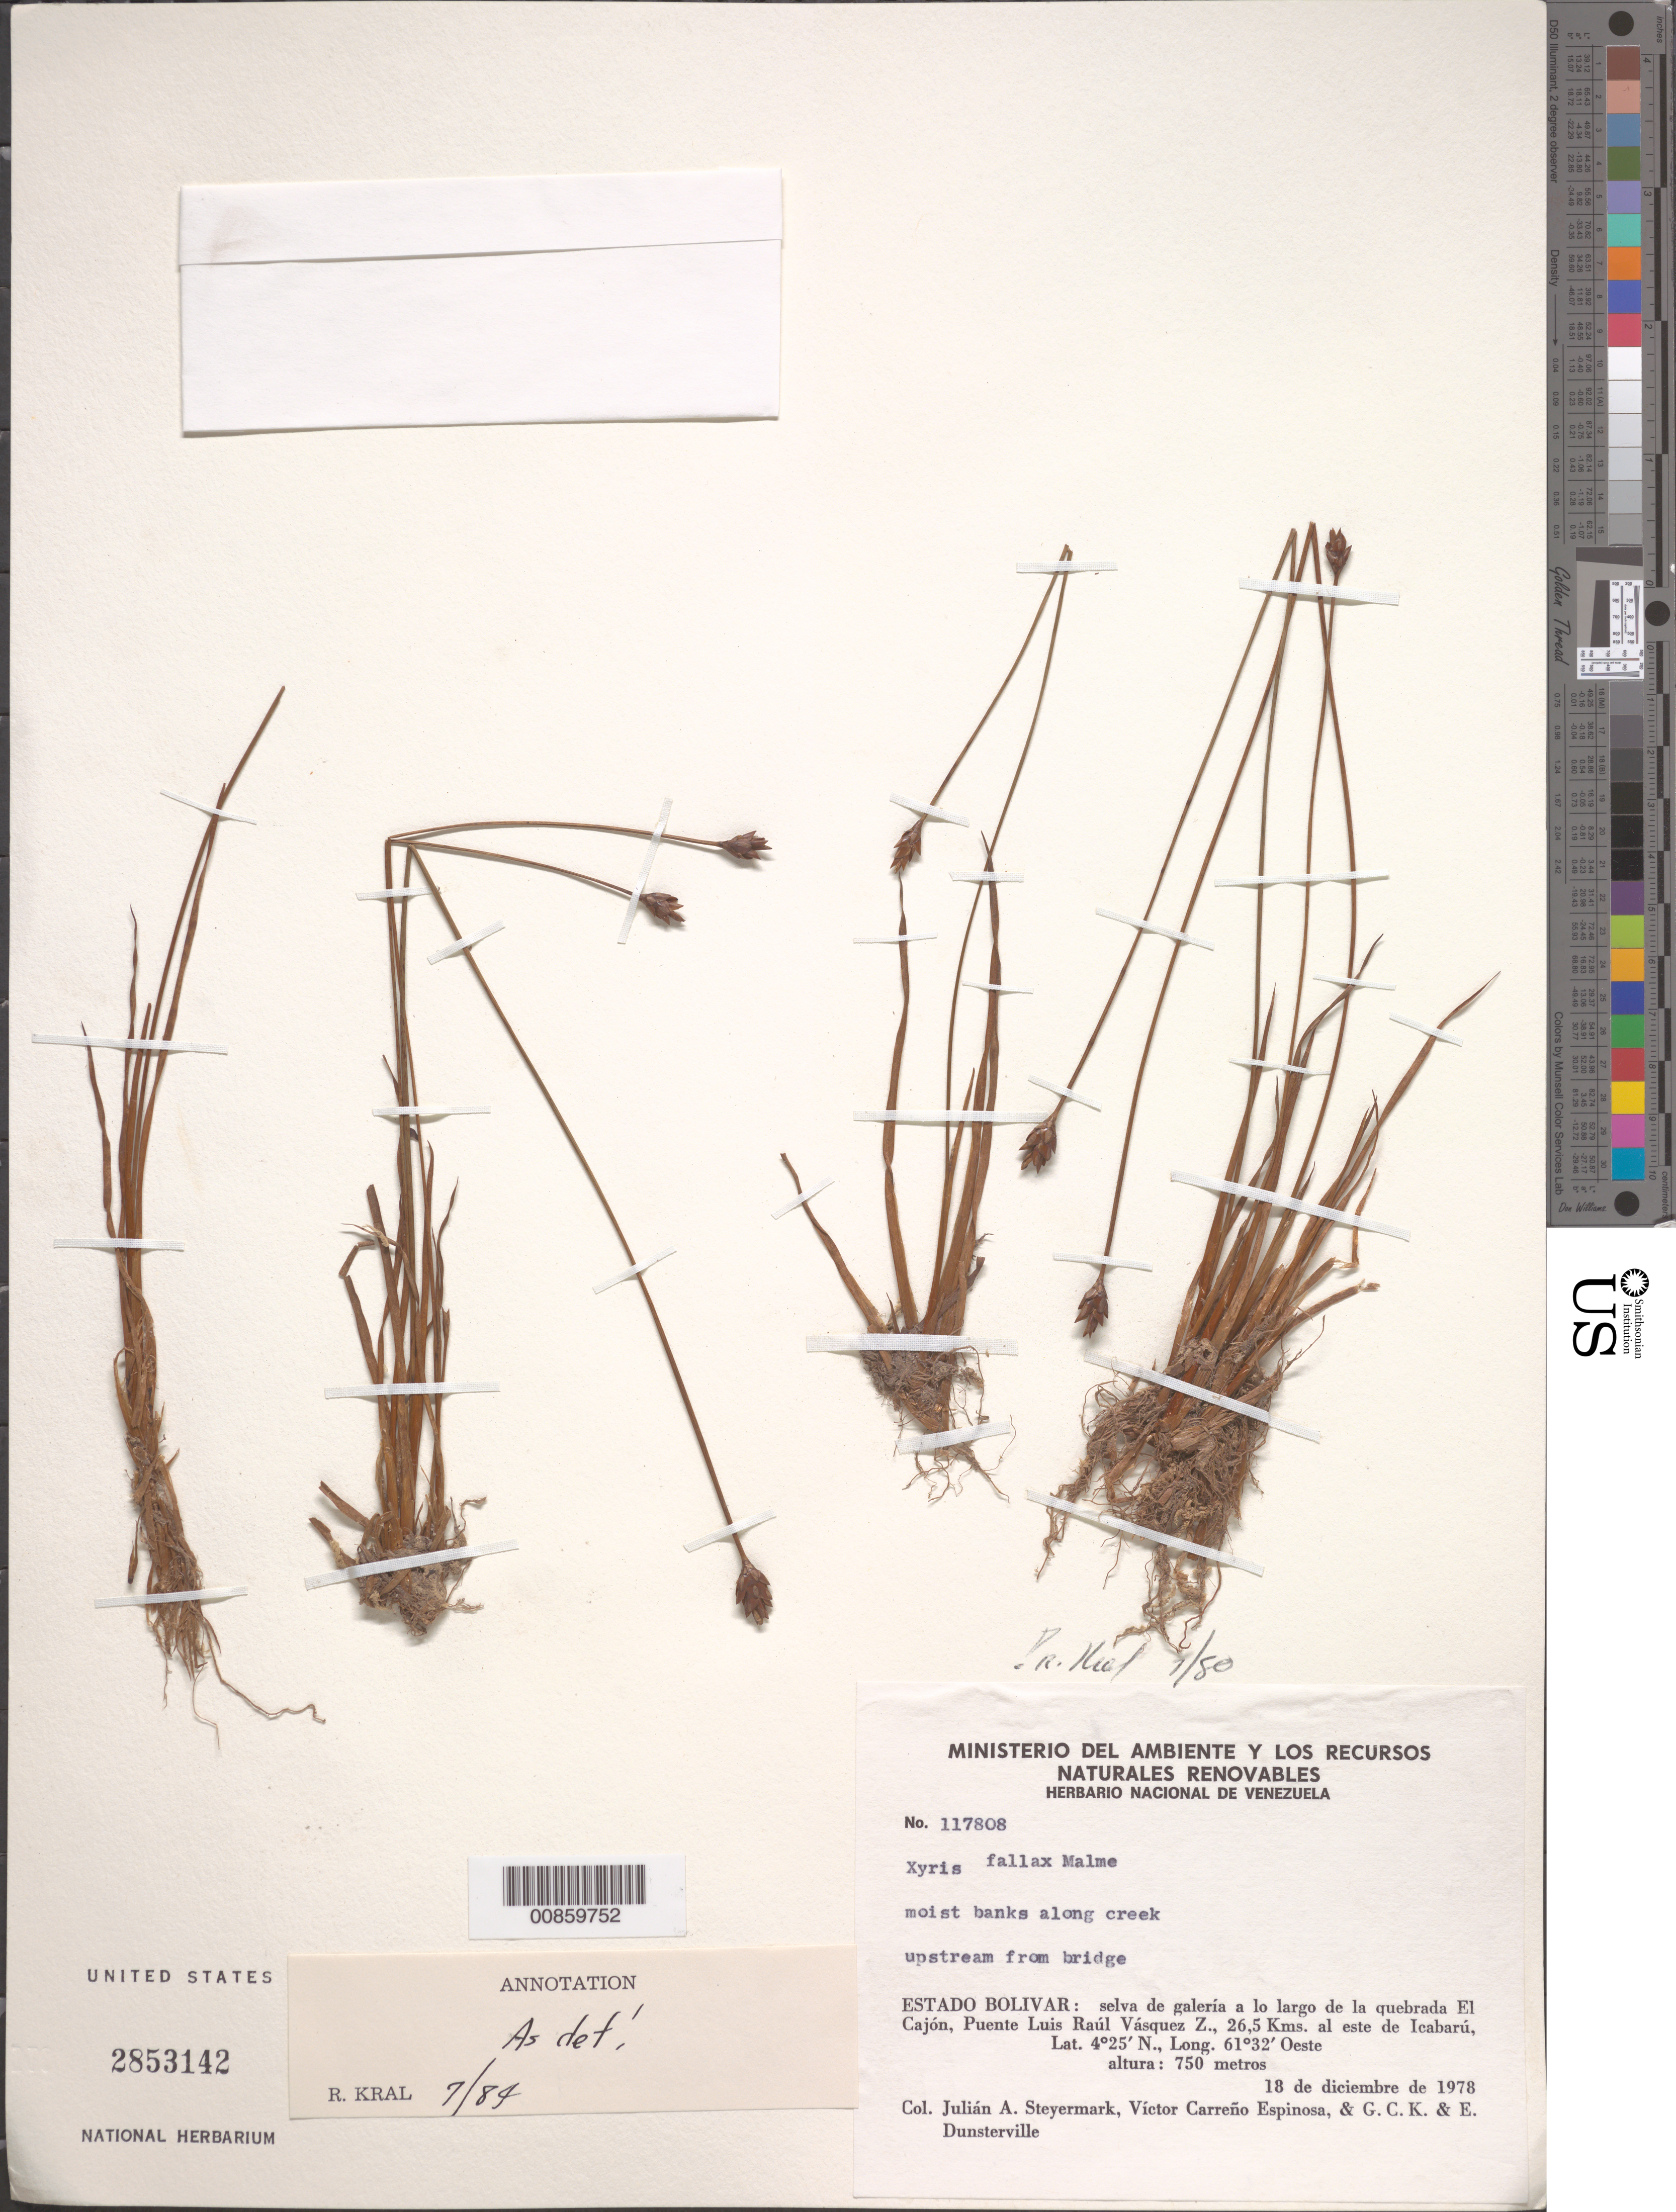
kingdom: Plantae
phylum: Tracheophyta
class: Liliopsida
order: Poales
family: Xyridaceae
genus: Xyris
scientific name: Xyris fallax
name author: Malme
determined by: Kral, Robert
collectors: J. Steyermark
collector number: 117808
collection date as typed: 18-Dec-78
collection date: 1978-12-18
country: Venezuela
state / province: Bolívar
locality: Quebrada El Cajón, Puente Luis Raúl Vásquez Z., 26.5 km E de Icabarú; upstream from bridge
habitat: Selva de galería a lo largo de la quebrada. Moist banks along creek.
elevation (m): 750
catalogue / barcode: US 2853142